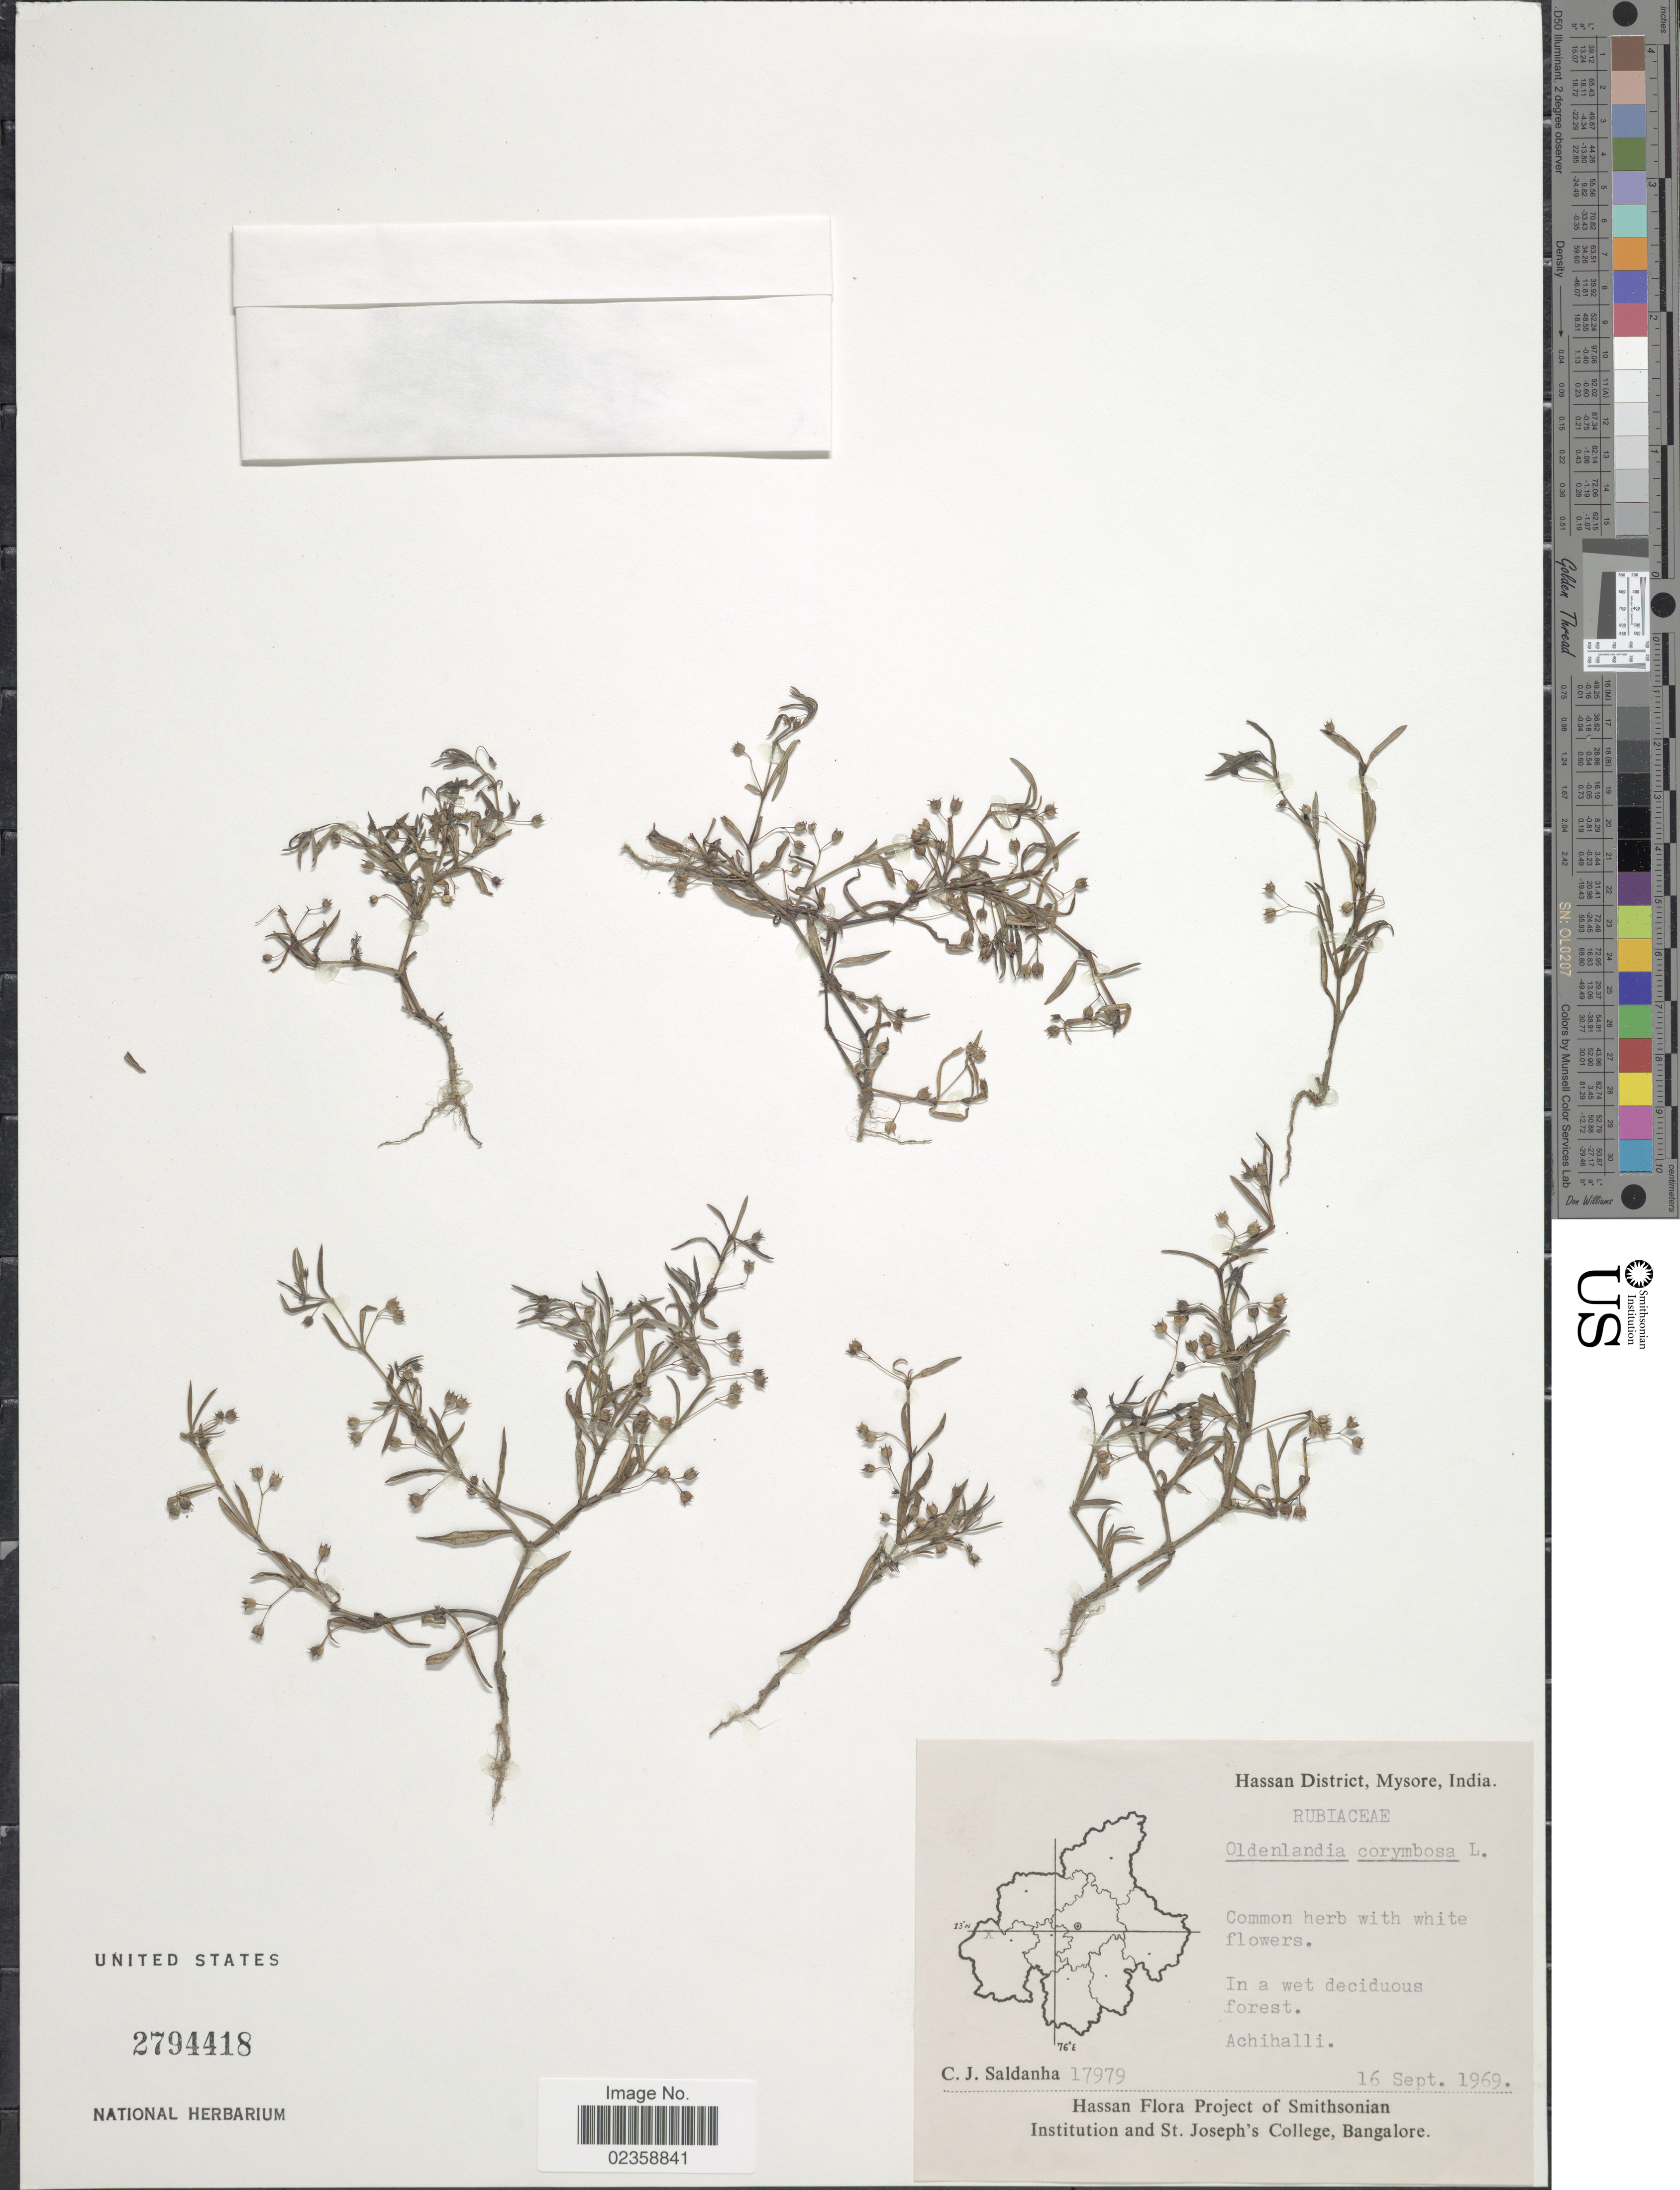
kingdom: Plantae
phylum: Tracheophyta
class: Magnoliopsida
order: Gentianales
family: Rubiaceae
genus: Oldenlandia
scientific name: Oldenlandia corymbosa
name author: L.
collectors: C. J. Saldanha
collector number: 17979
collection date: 1969-09-16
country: India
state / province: Karnataka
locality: Hassan District, Mysore. Achihalli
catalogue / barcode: US 2794418